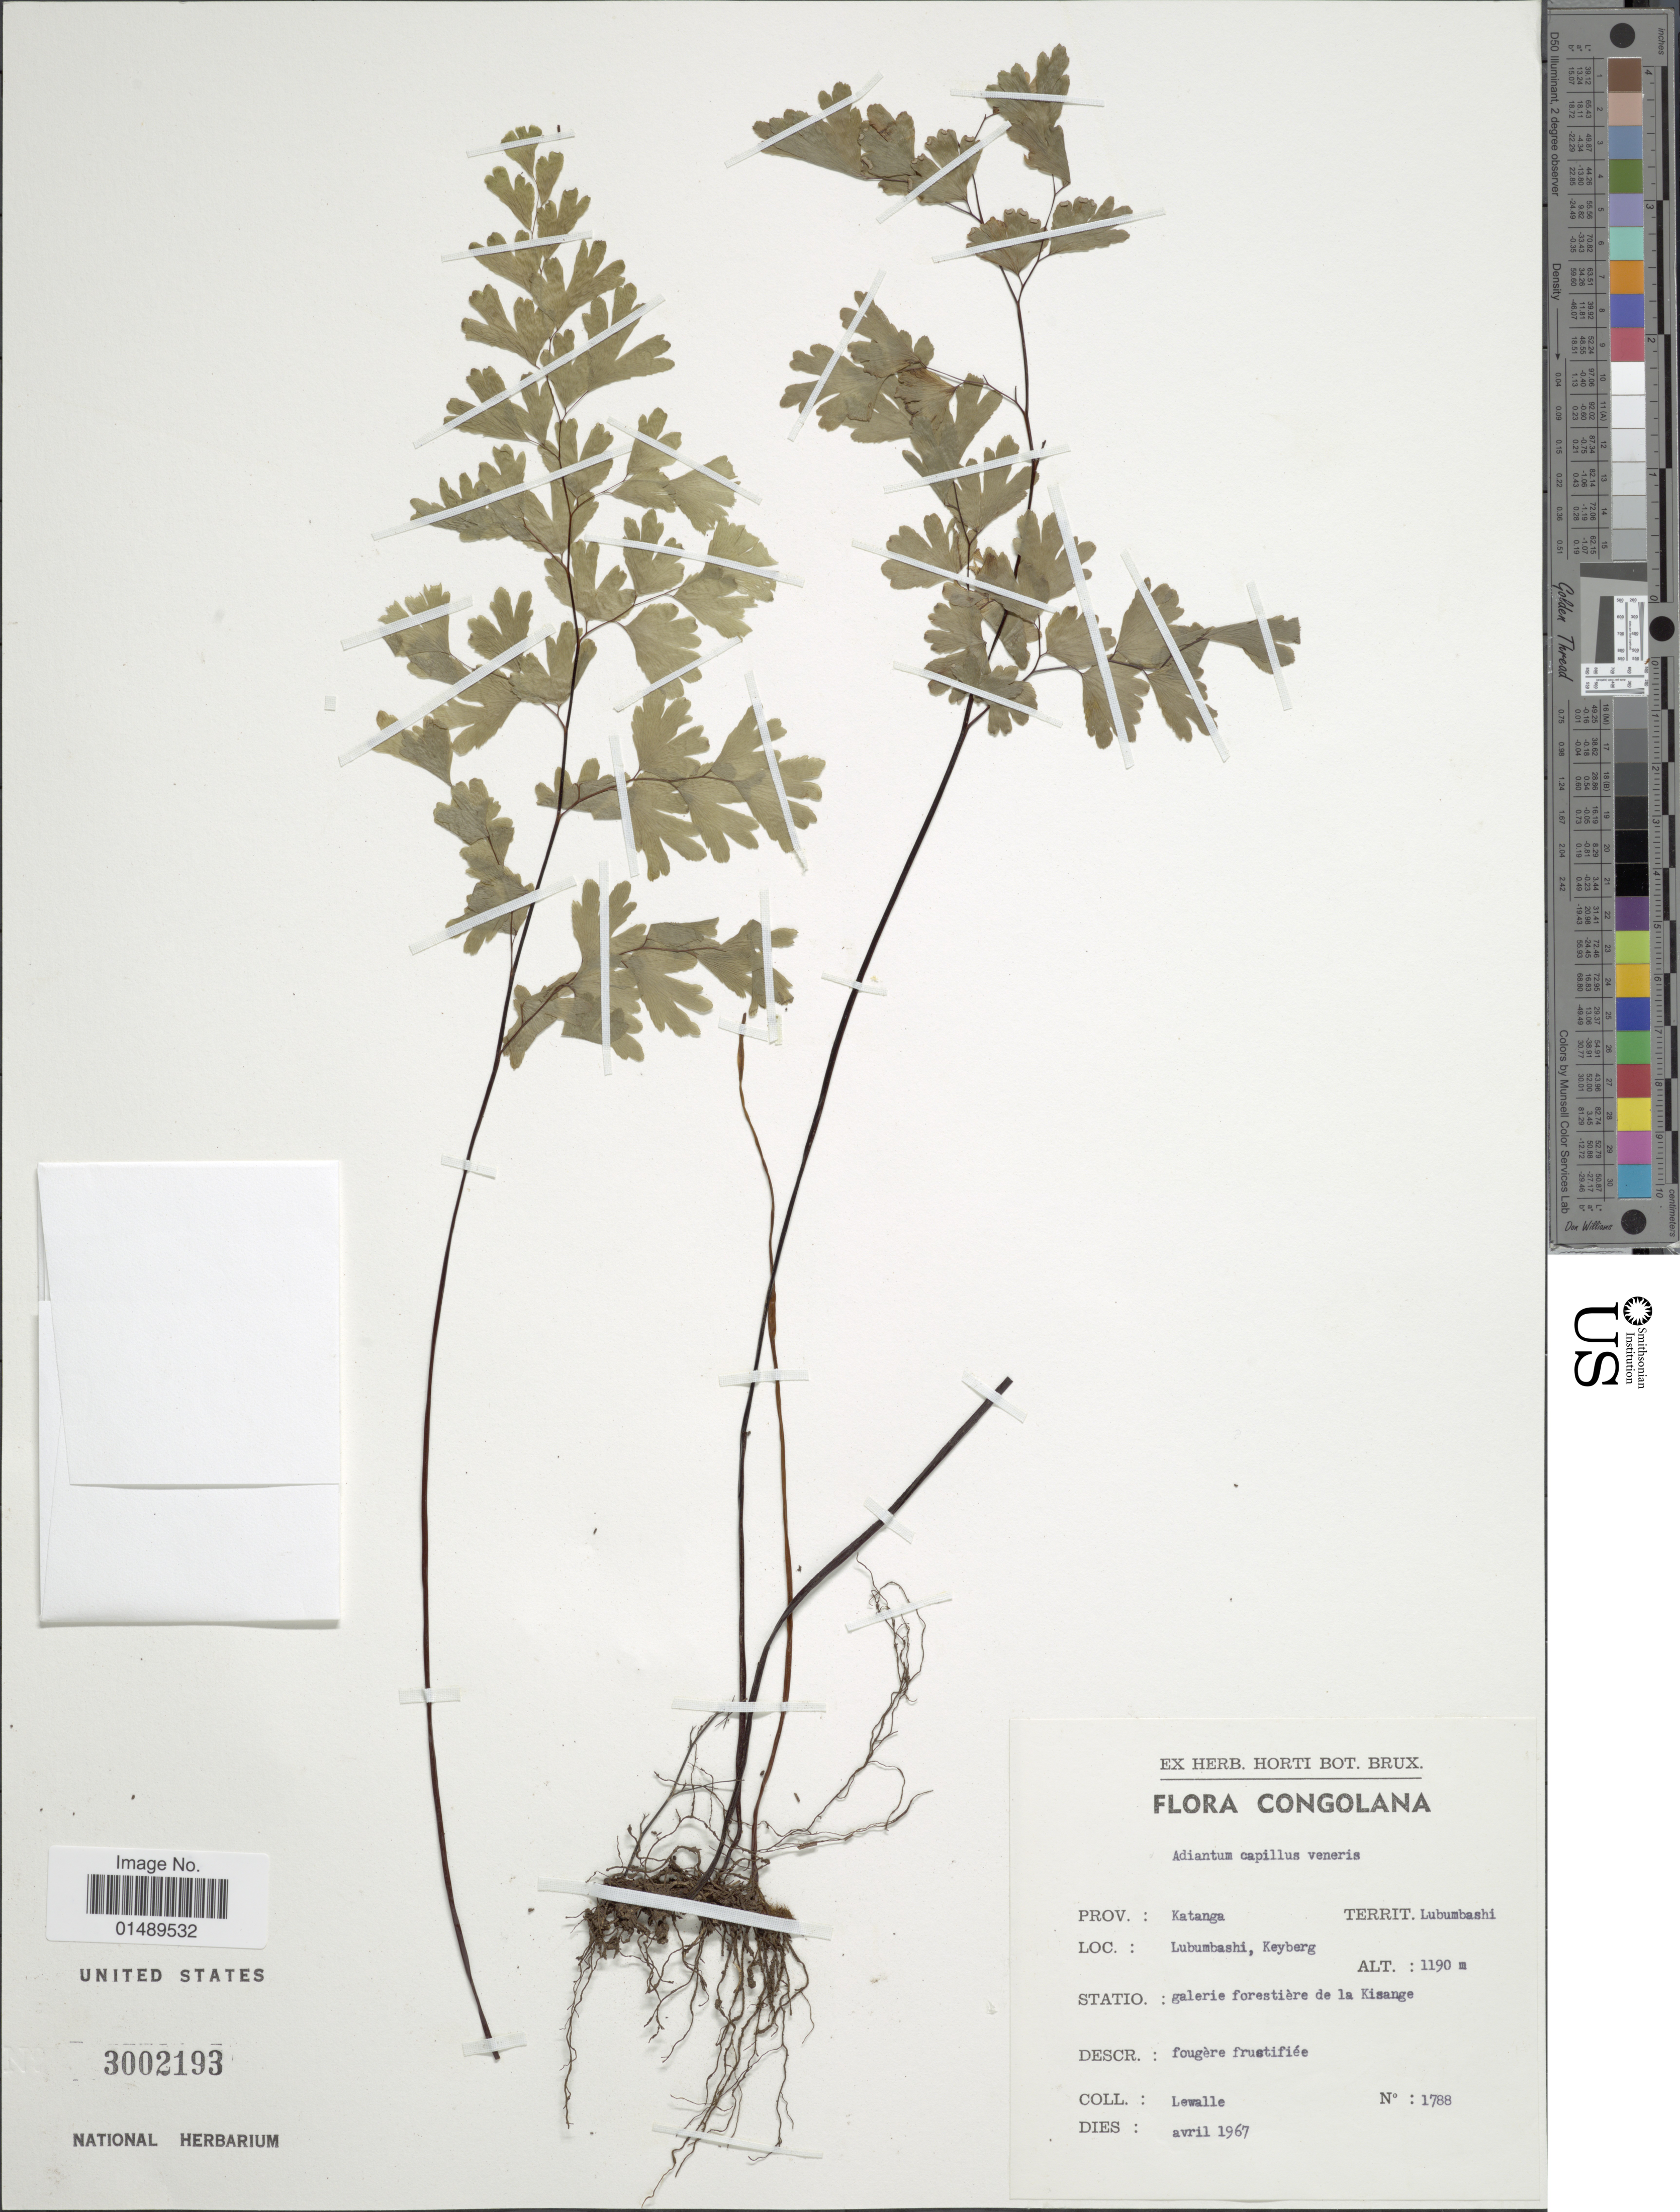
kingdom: Plantae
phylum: Tracheophyta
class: Polypodiopsida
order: Polypodiales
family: Pteridaceae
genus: Adiantum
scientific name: Adiantum capillus-veneris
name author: L.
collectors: Lewalle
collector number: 1788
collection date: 1967-04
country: Congo, Democratic Republic of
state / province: Haut-Katanga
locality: Territ: Lubumbashi, Lumbubashi, Keyberg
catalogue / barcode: US 3002193